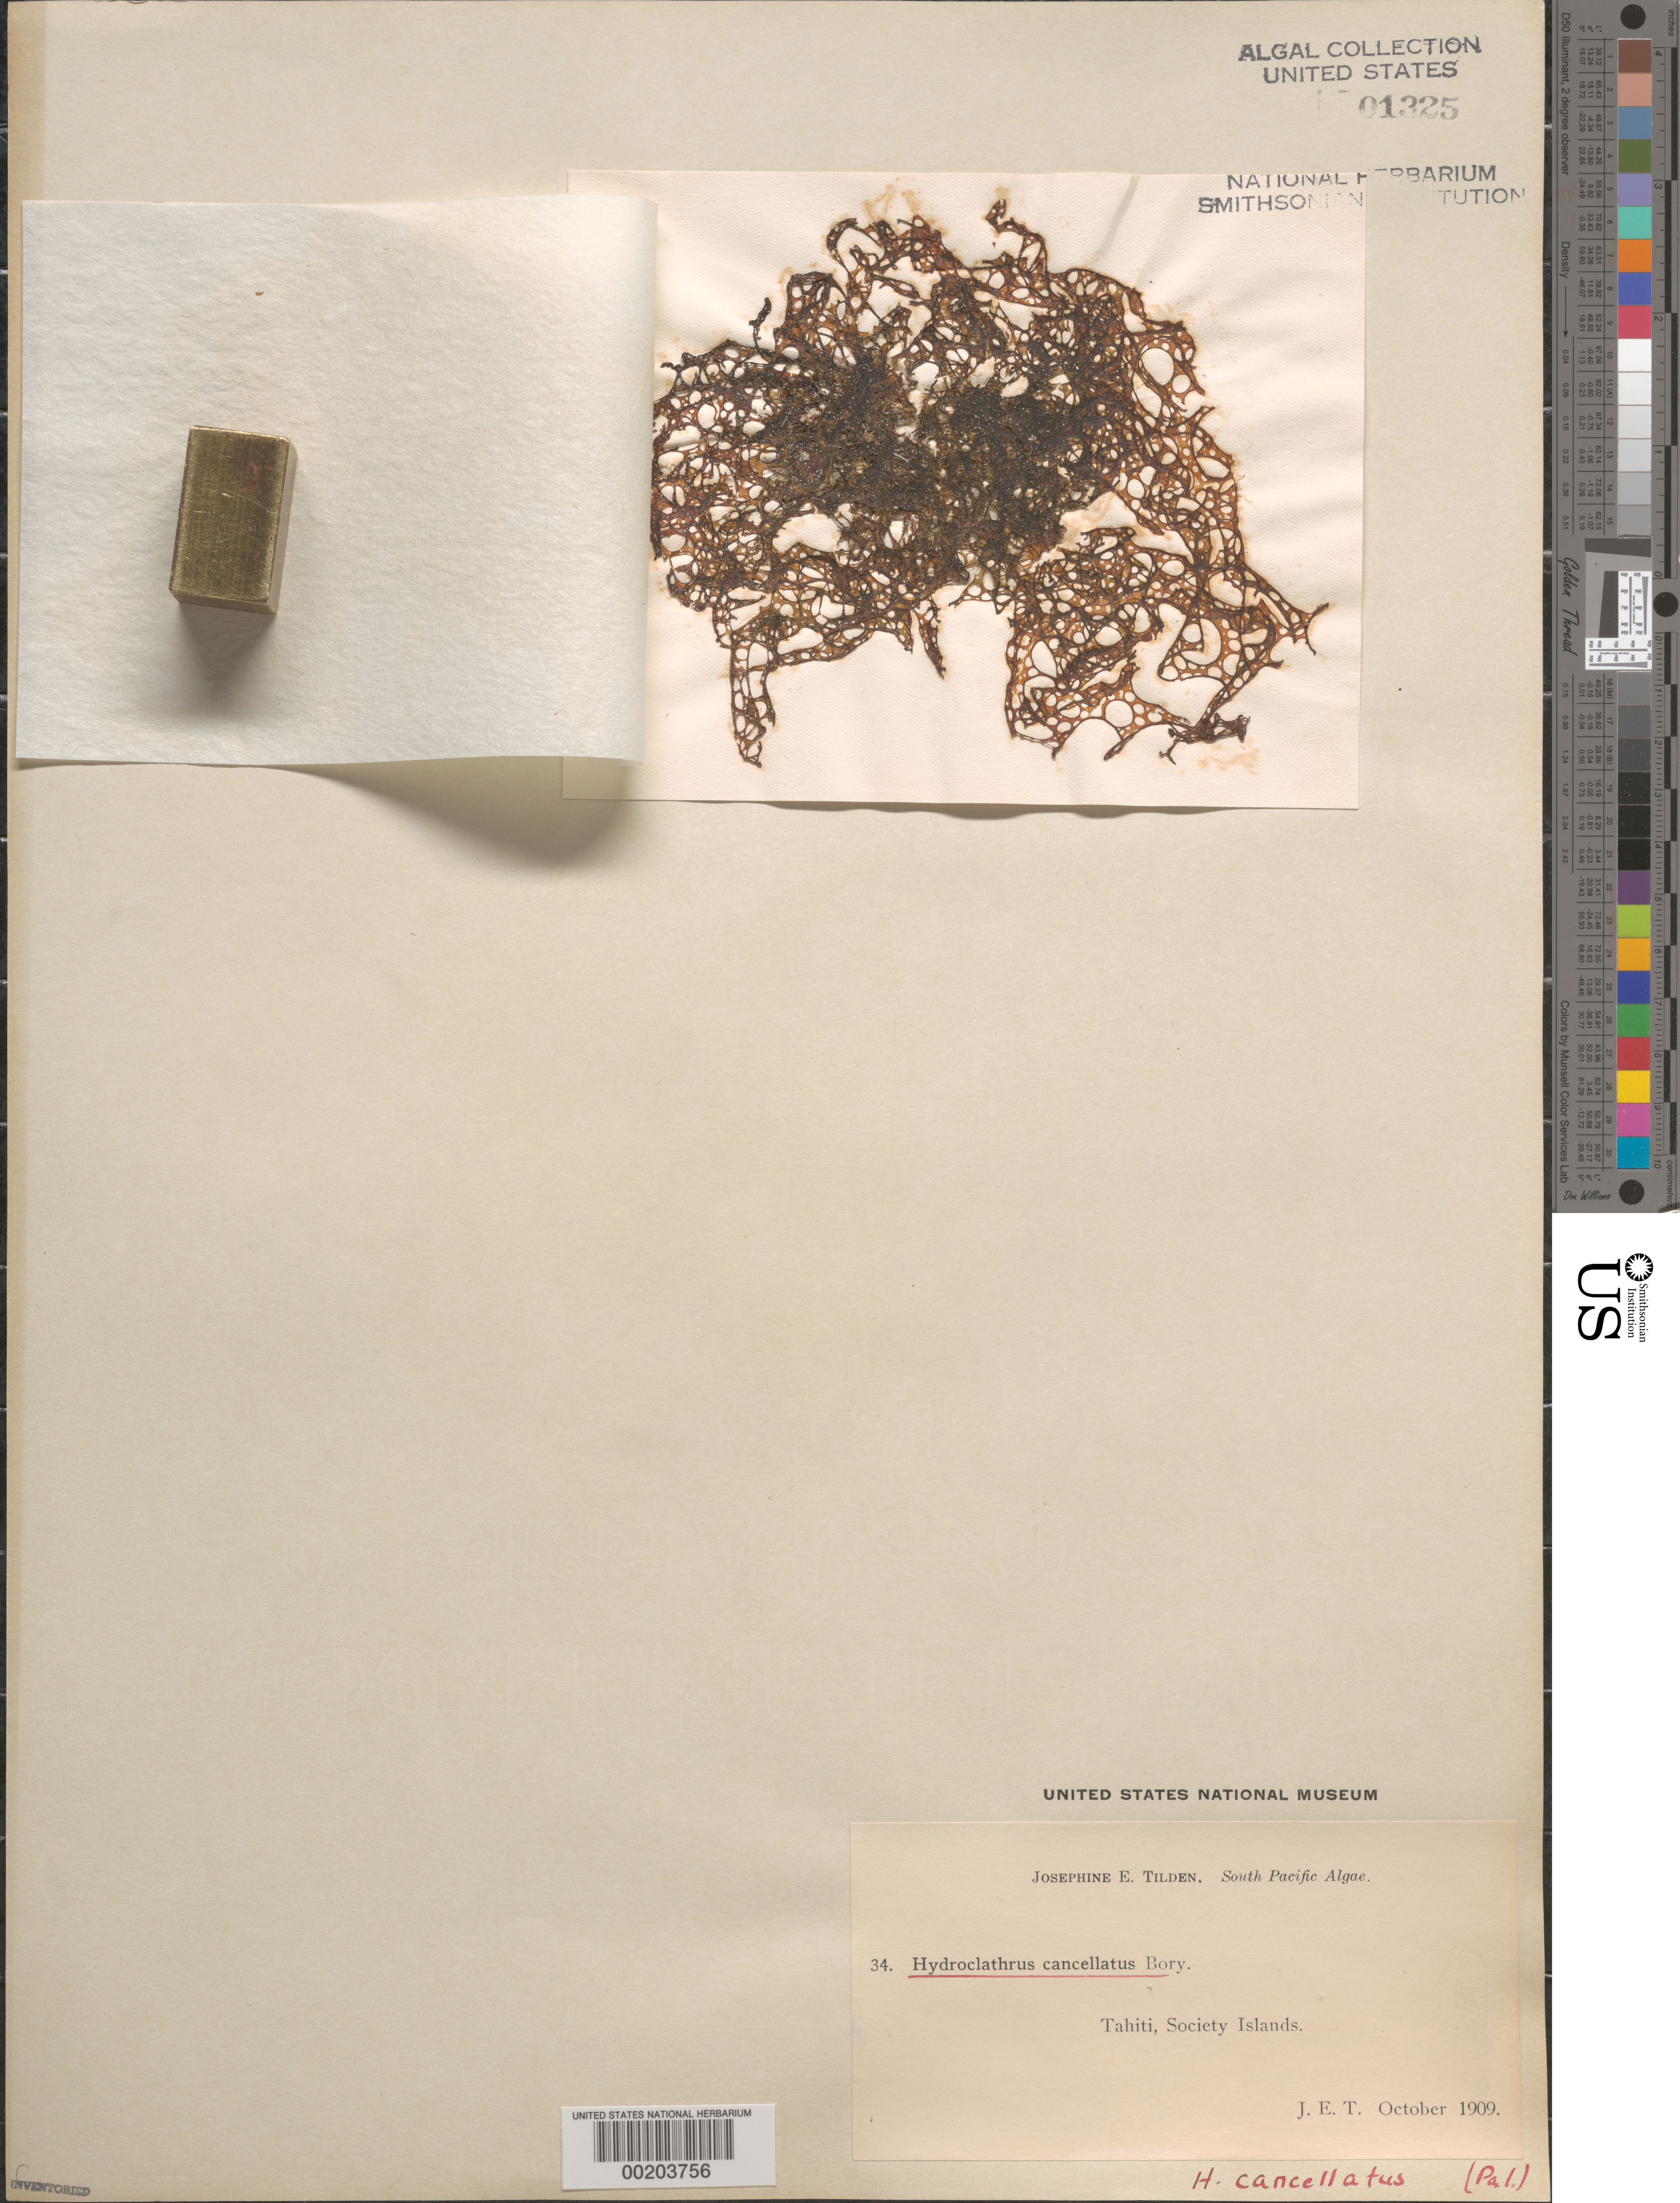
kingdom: Chromista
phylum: Ochrophyta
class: Phaeophyceae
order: Scytosiphonales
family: Scytosiphonaceae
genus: Hydroclathrus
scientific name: Hydroclathrus cancellatus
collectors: J. E. Tilden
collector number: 34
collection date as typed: Oct 1900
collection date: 1900-10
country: French Polynesia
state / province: Îles du Vent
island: Tahiti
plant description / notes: Tilden, South Pacific Algae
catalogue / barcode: US 1325